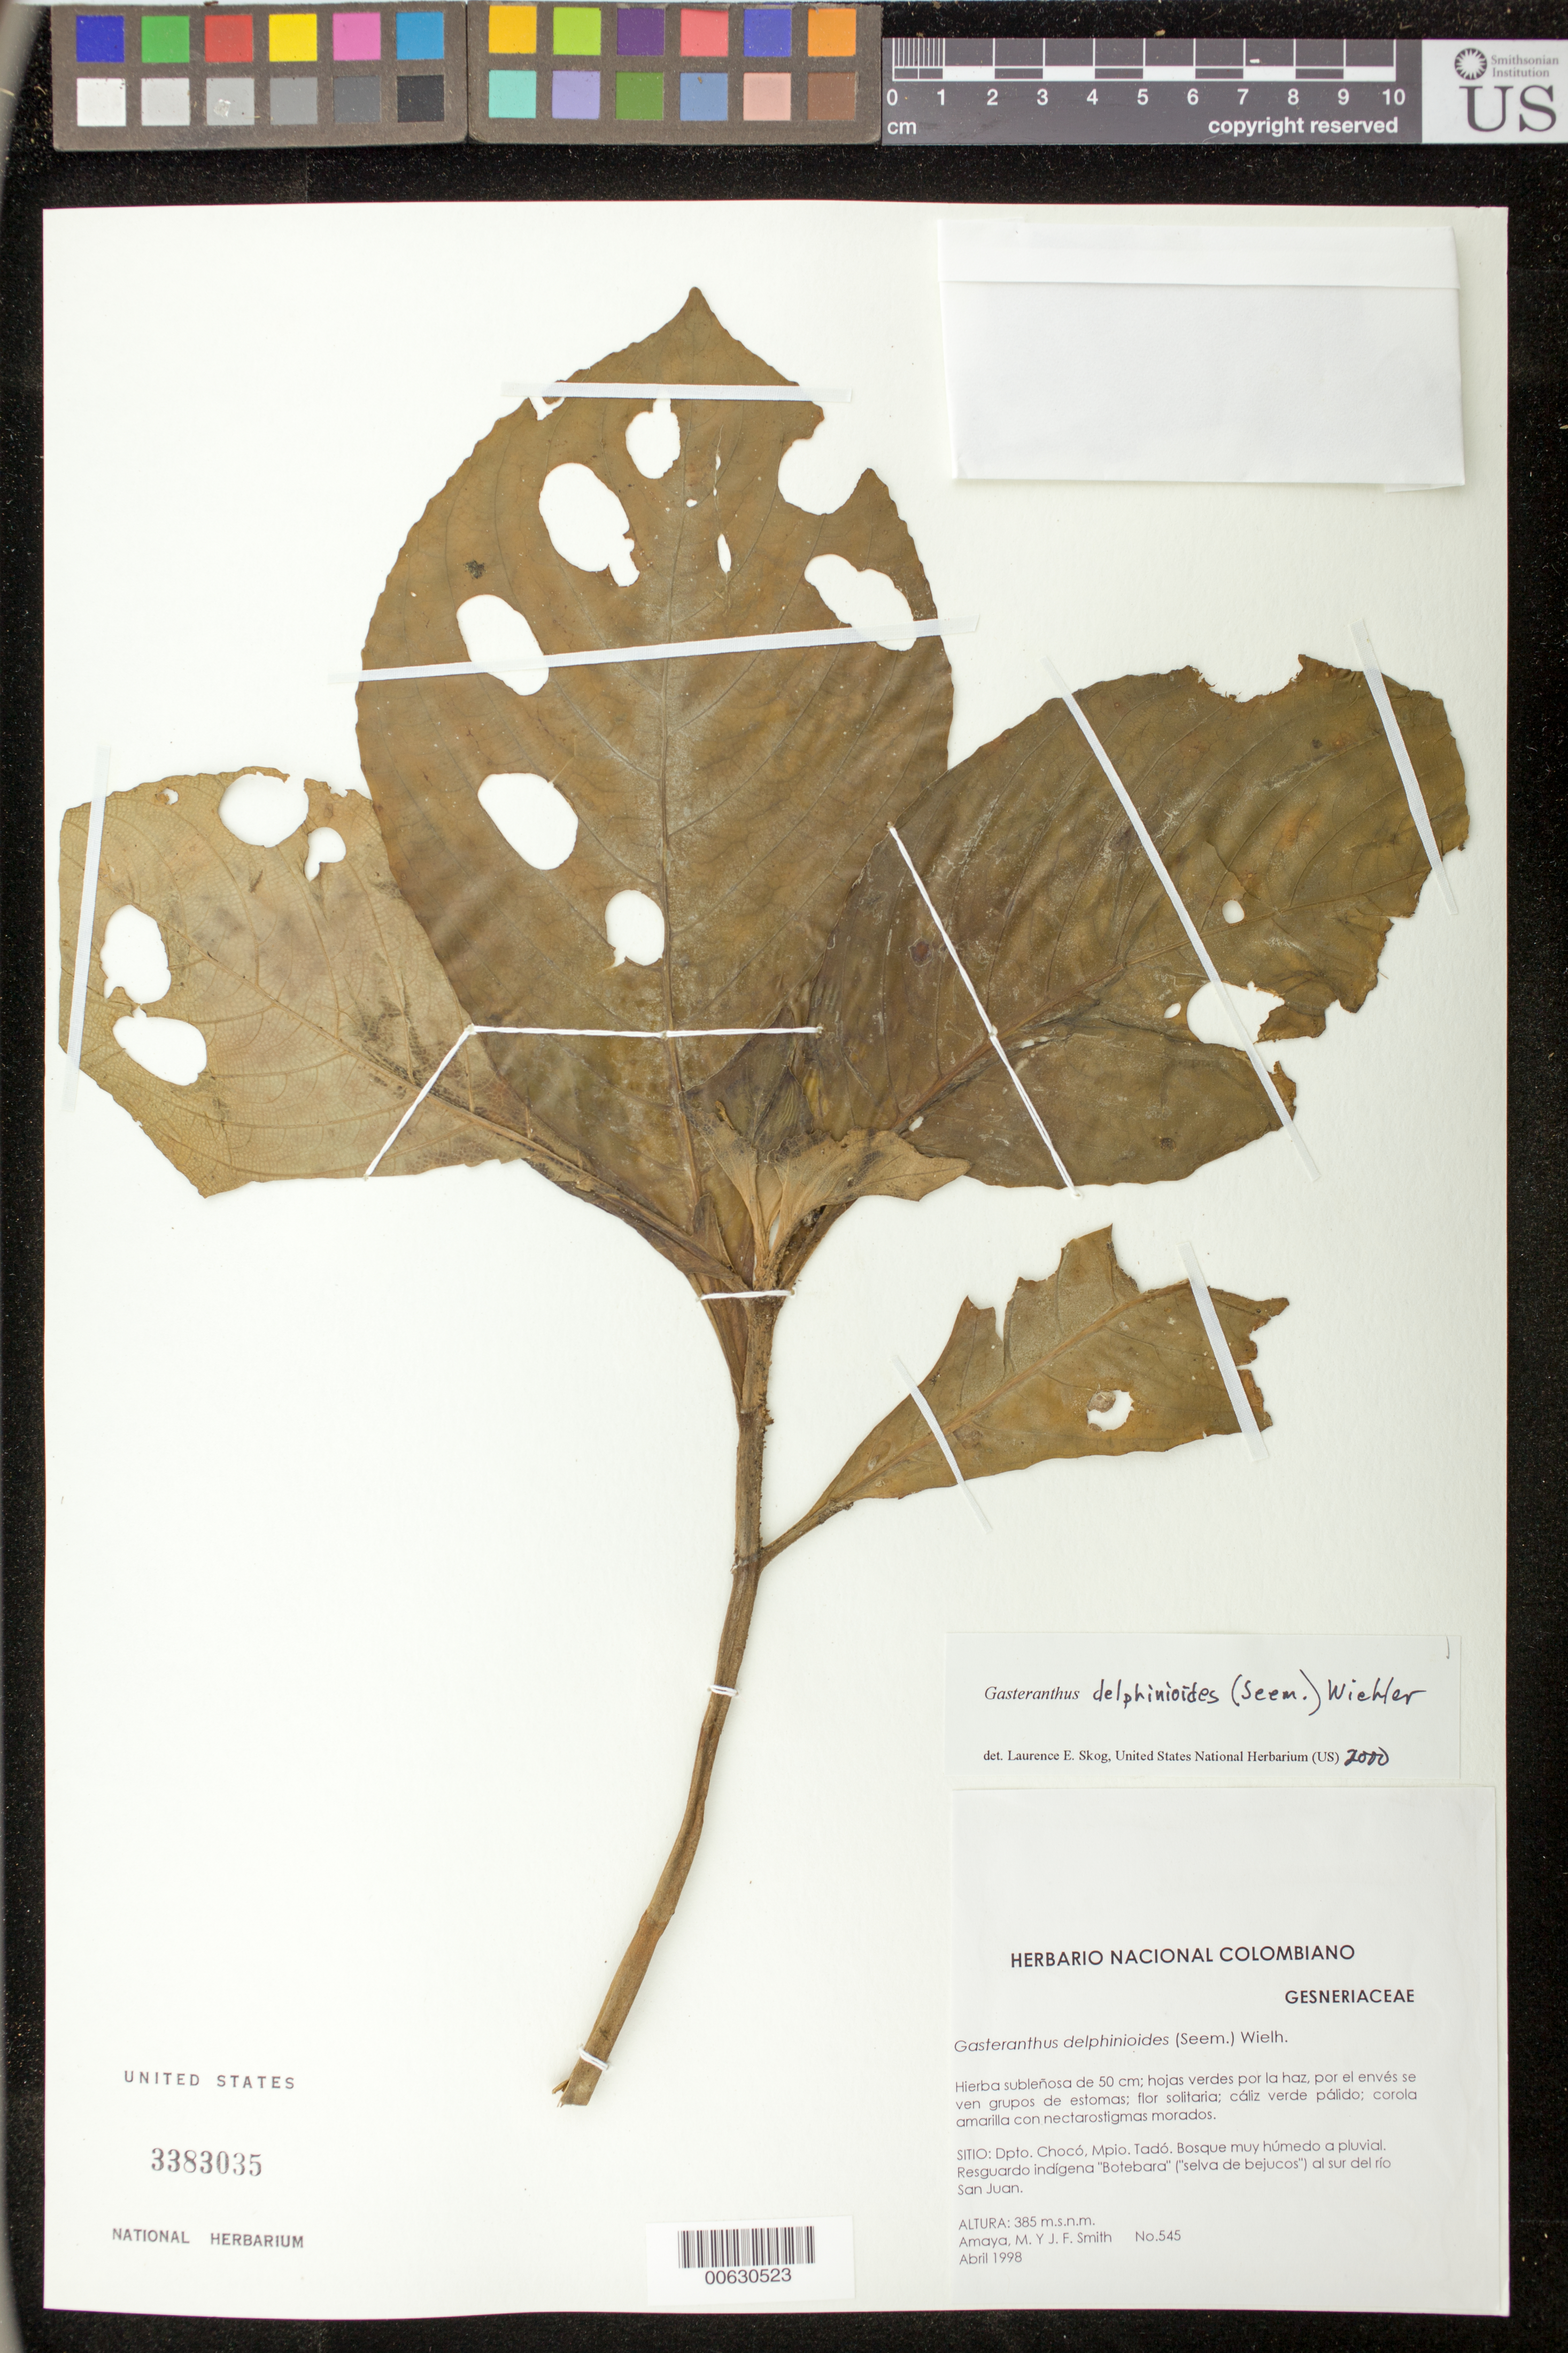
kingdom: Plantae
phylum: Tracheophyta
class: Magnoliopsida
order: Lamiales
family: Gesneriaceae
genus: Gasteranthus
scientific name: Gasteranthus delphinioides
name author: (Seem.) Wiehler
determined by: Skog, Laurence E.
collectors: M. Amaya & J. F. Smith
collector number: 545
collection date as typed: Apr 1998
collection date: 1998-04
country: Colombia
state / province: Chocó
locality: Mpio. Tadó. Resguardo indígena "Botebara" ("selva de bejucos") al sur del río San Juan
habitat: Bosque muy húmedo a pluvial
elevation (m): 385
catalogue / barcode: US 3383035